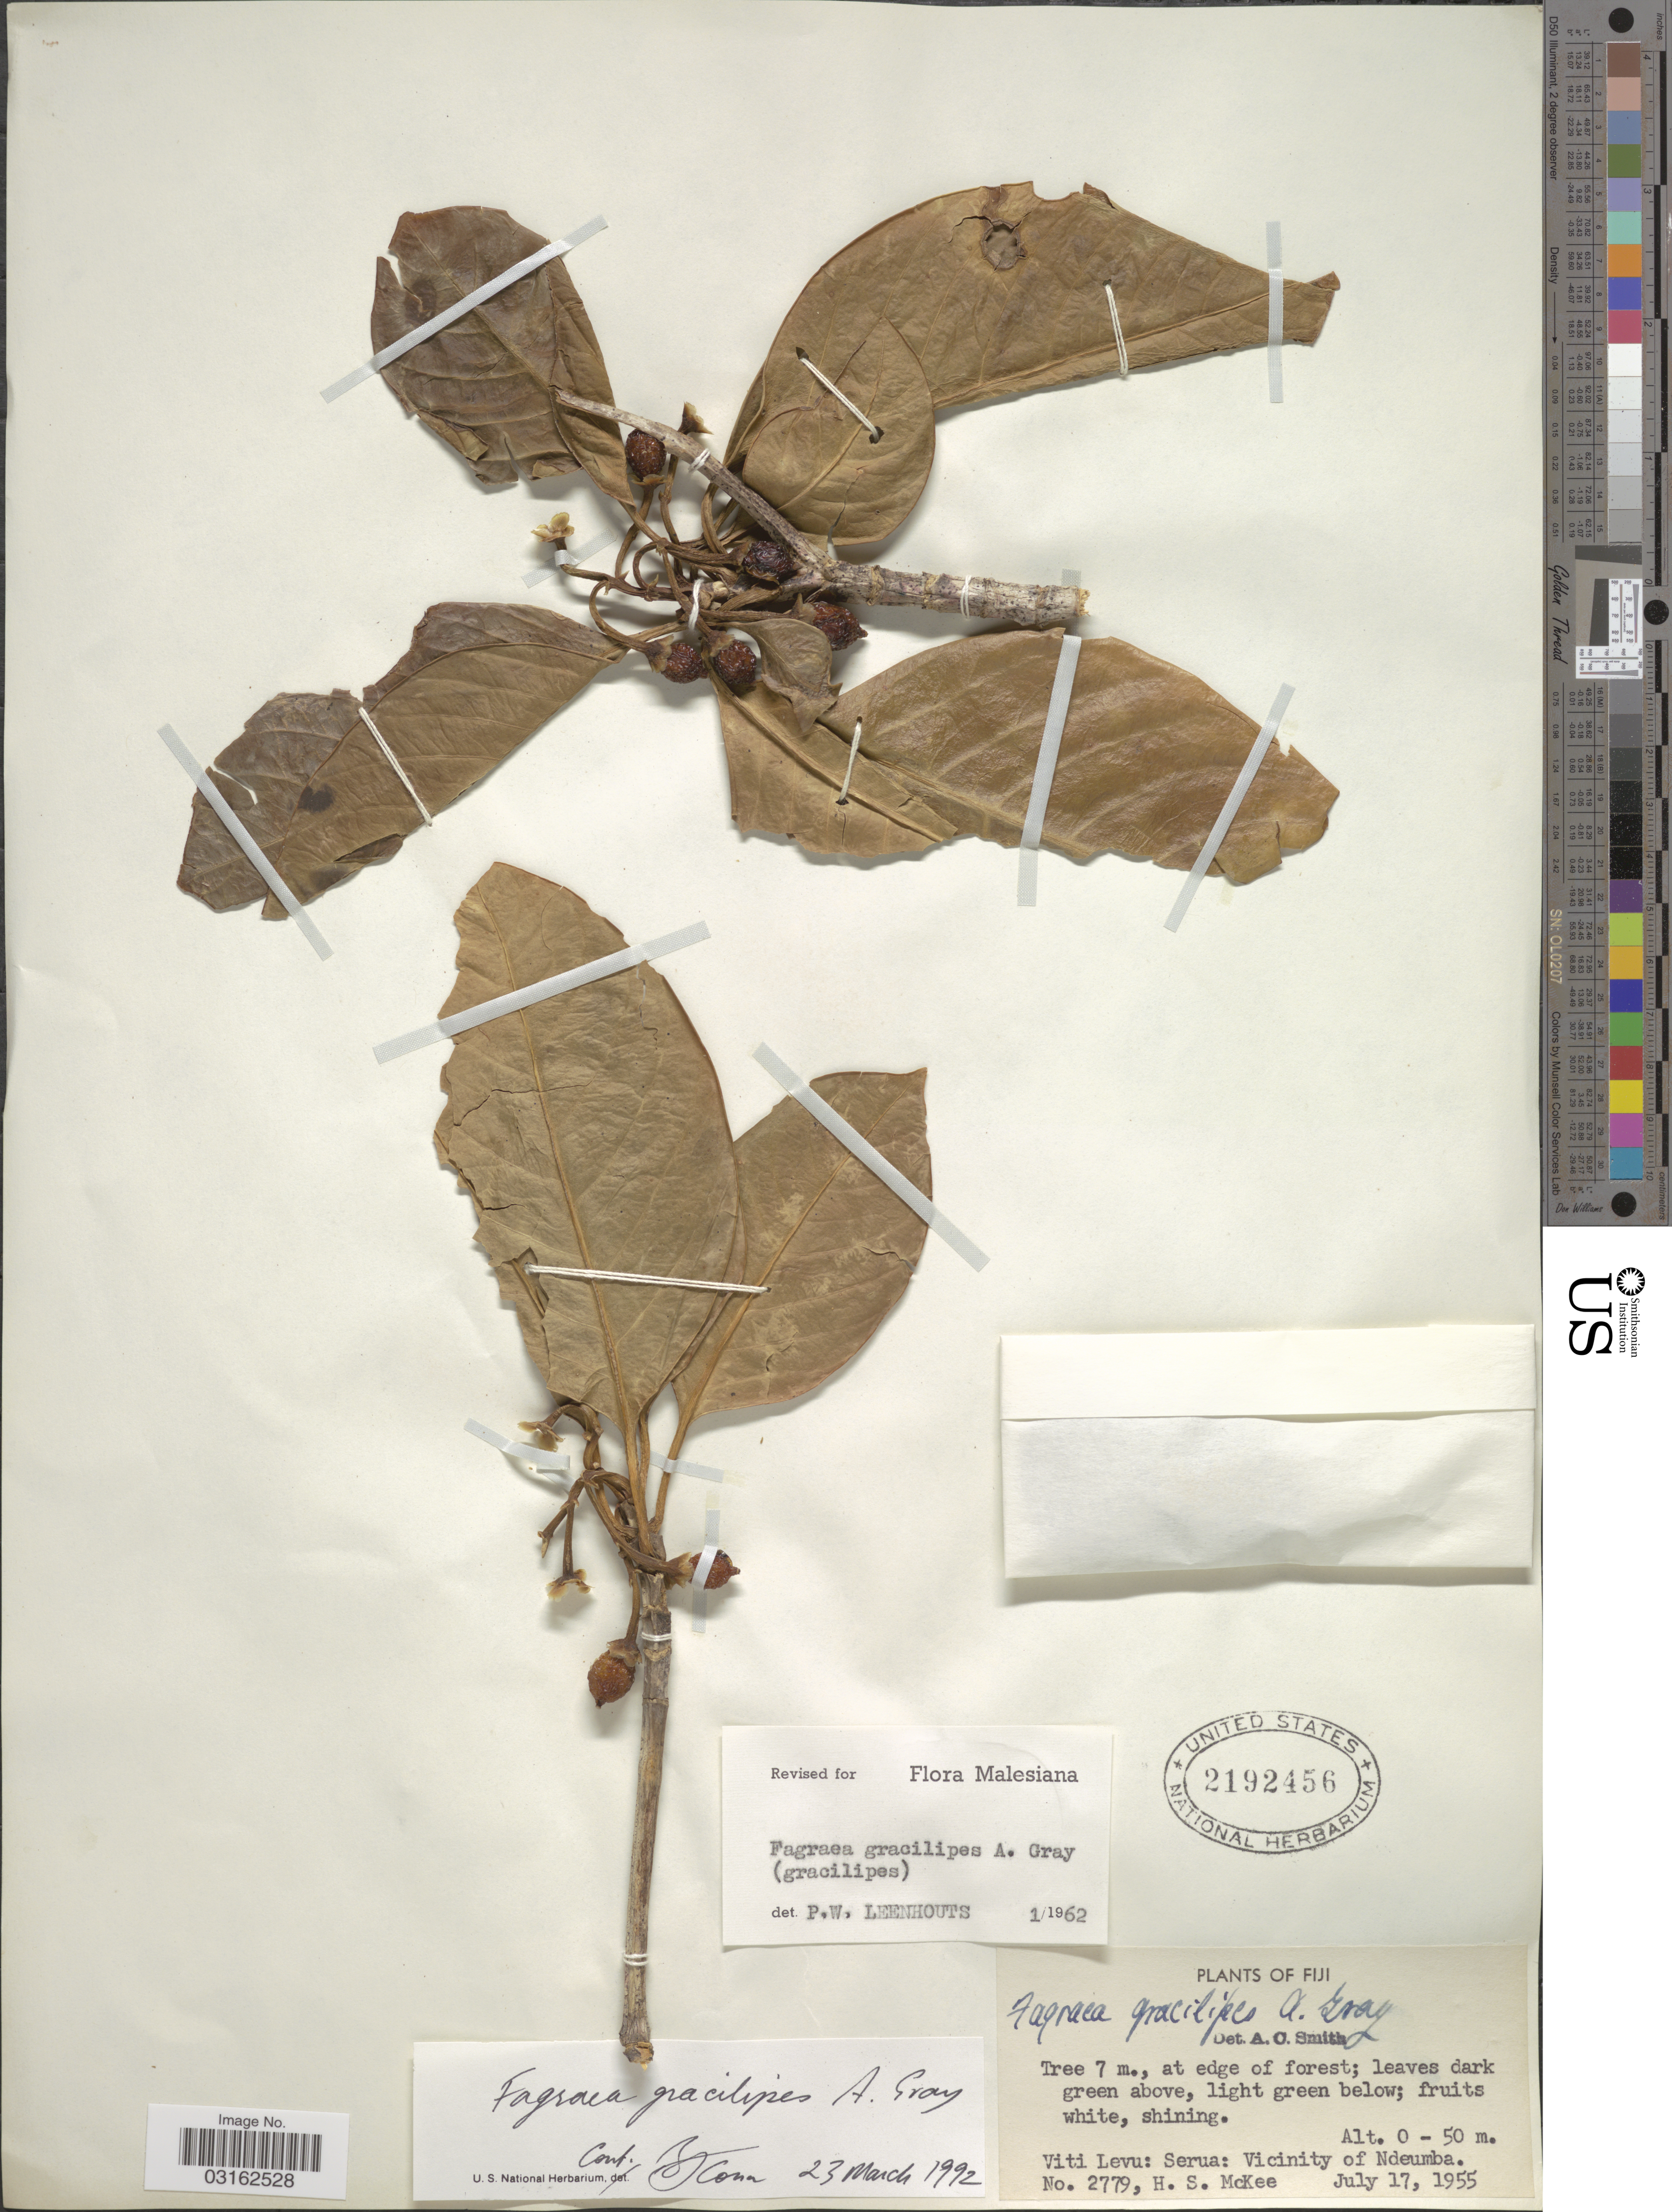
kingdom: Plantae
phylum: Tracheophyta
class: Magnoliopsida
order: Gentianales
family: Gentianaceae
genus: Fagraea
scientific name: Fagraea gracilipes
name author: A. Gray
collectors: H. S. McKee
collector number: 2779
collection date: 1955-07-17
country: Fiji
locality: Viti Levu: Serua: Vicinity of Ndeumba.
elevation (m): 0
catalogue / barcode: US 2192456